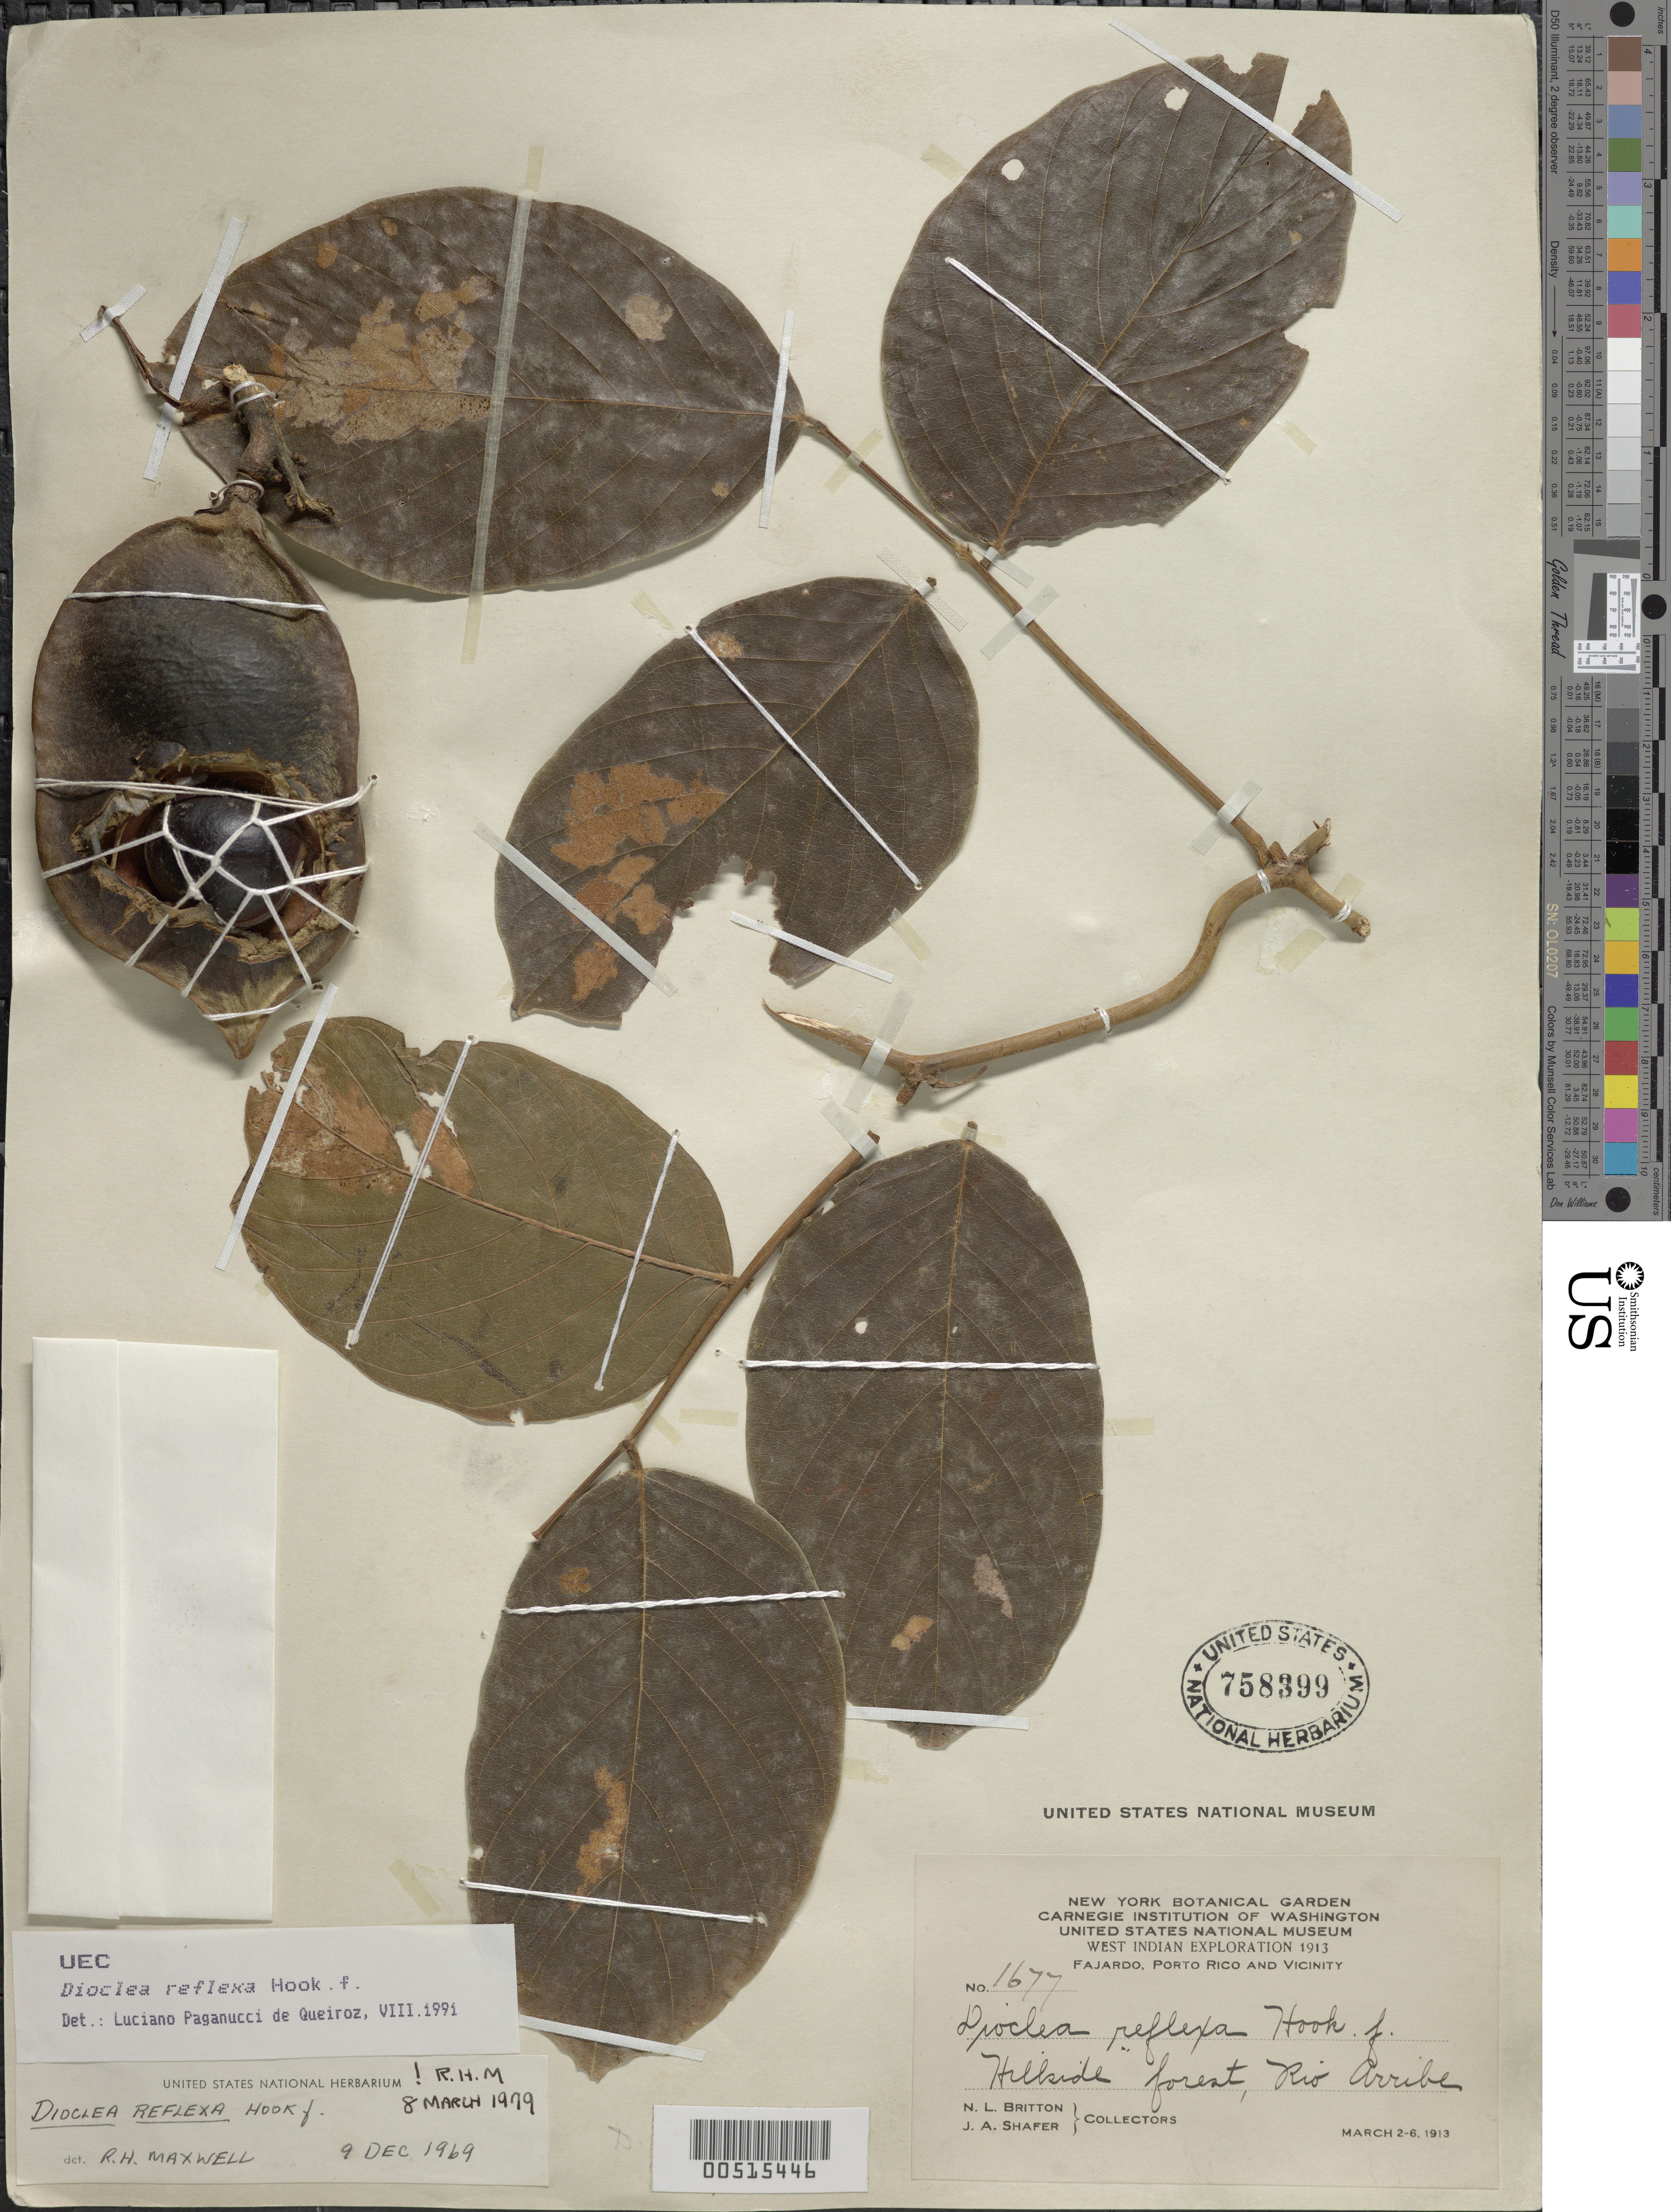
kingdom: Plantae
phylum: Tracheophyta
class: Magnoliopsida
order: Fabales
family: Fabaceae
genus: Macropsychanthus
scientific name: Macropsychanthus comosus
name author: (G. Mey.) L.P. Queiroz & Snak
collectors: N. Britton & J. A. Shafer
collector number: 1677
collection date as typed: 02 Mar 1913 to 06 Mar 1913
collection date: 1913-03-02/1913-03-06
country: Puerto Rico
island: Greater Antilles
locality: Fajardo, Rio Arribe. Hillside forest.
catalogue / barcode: US 758399